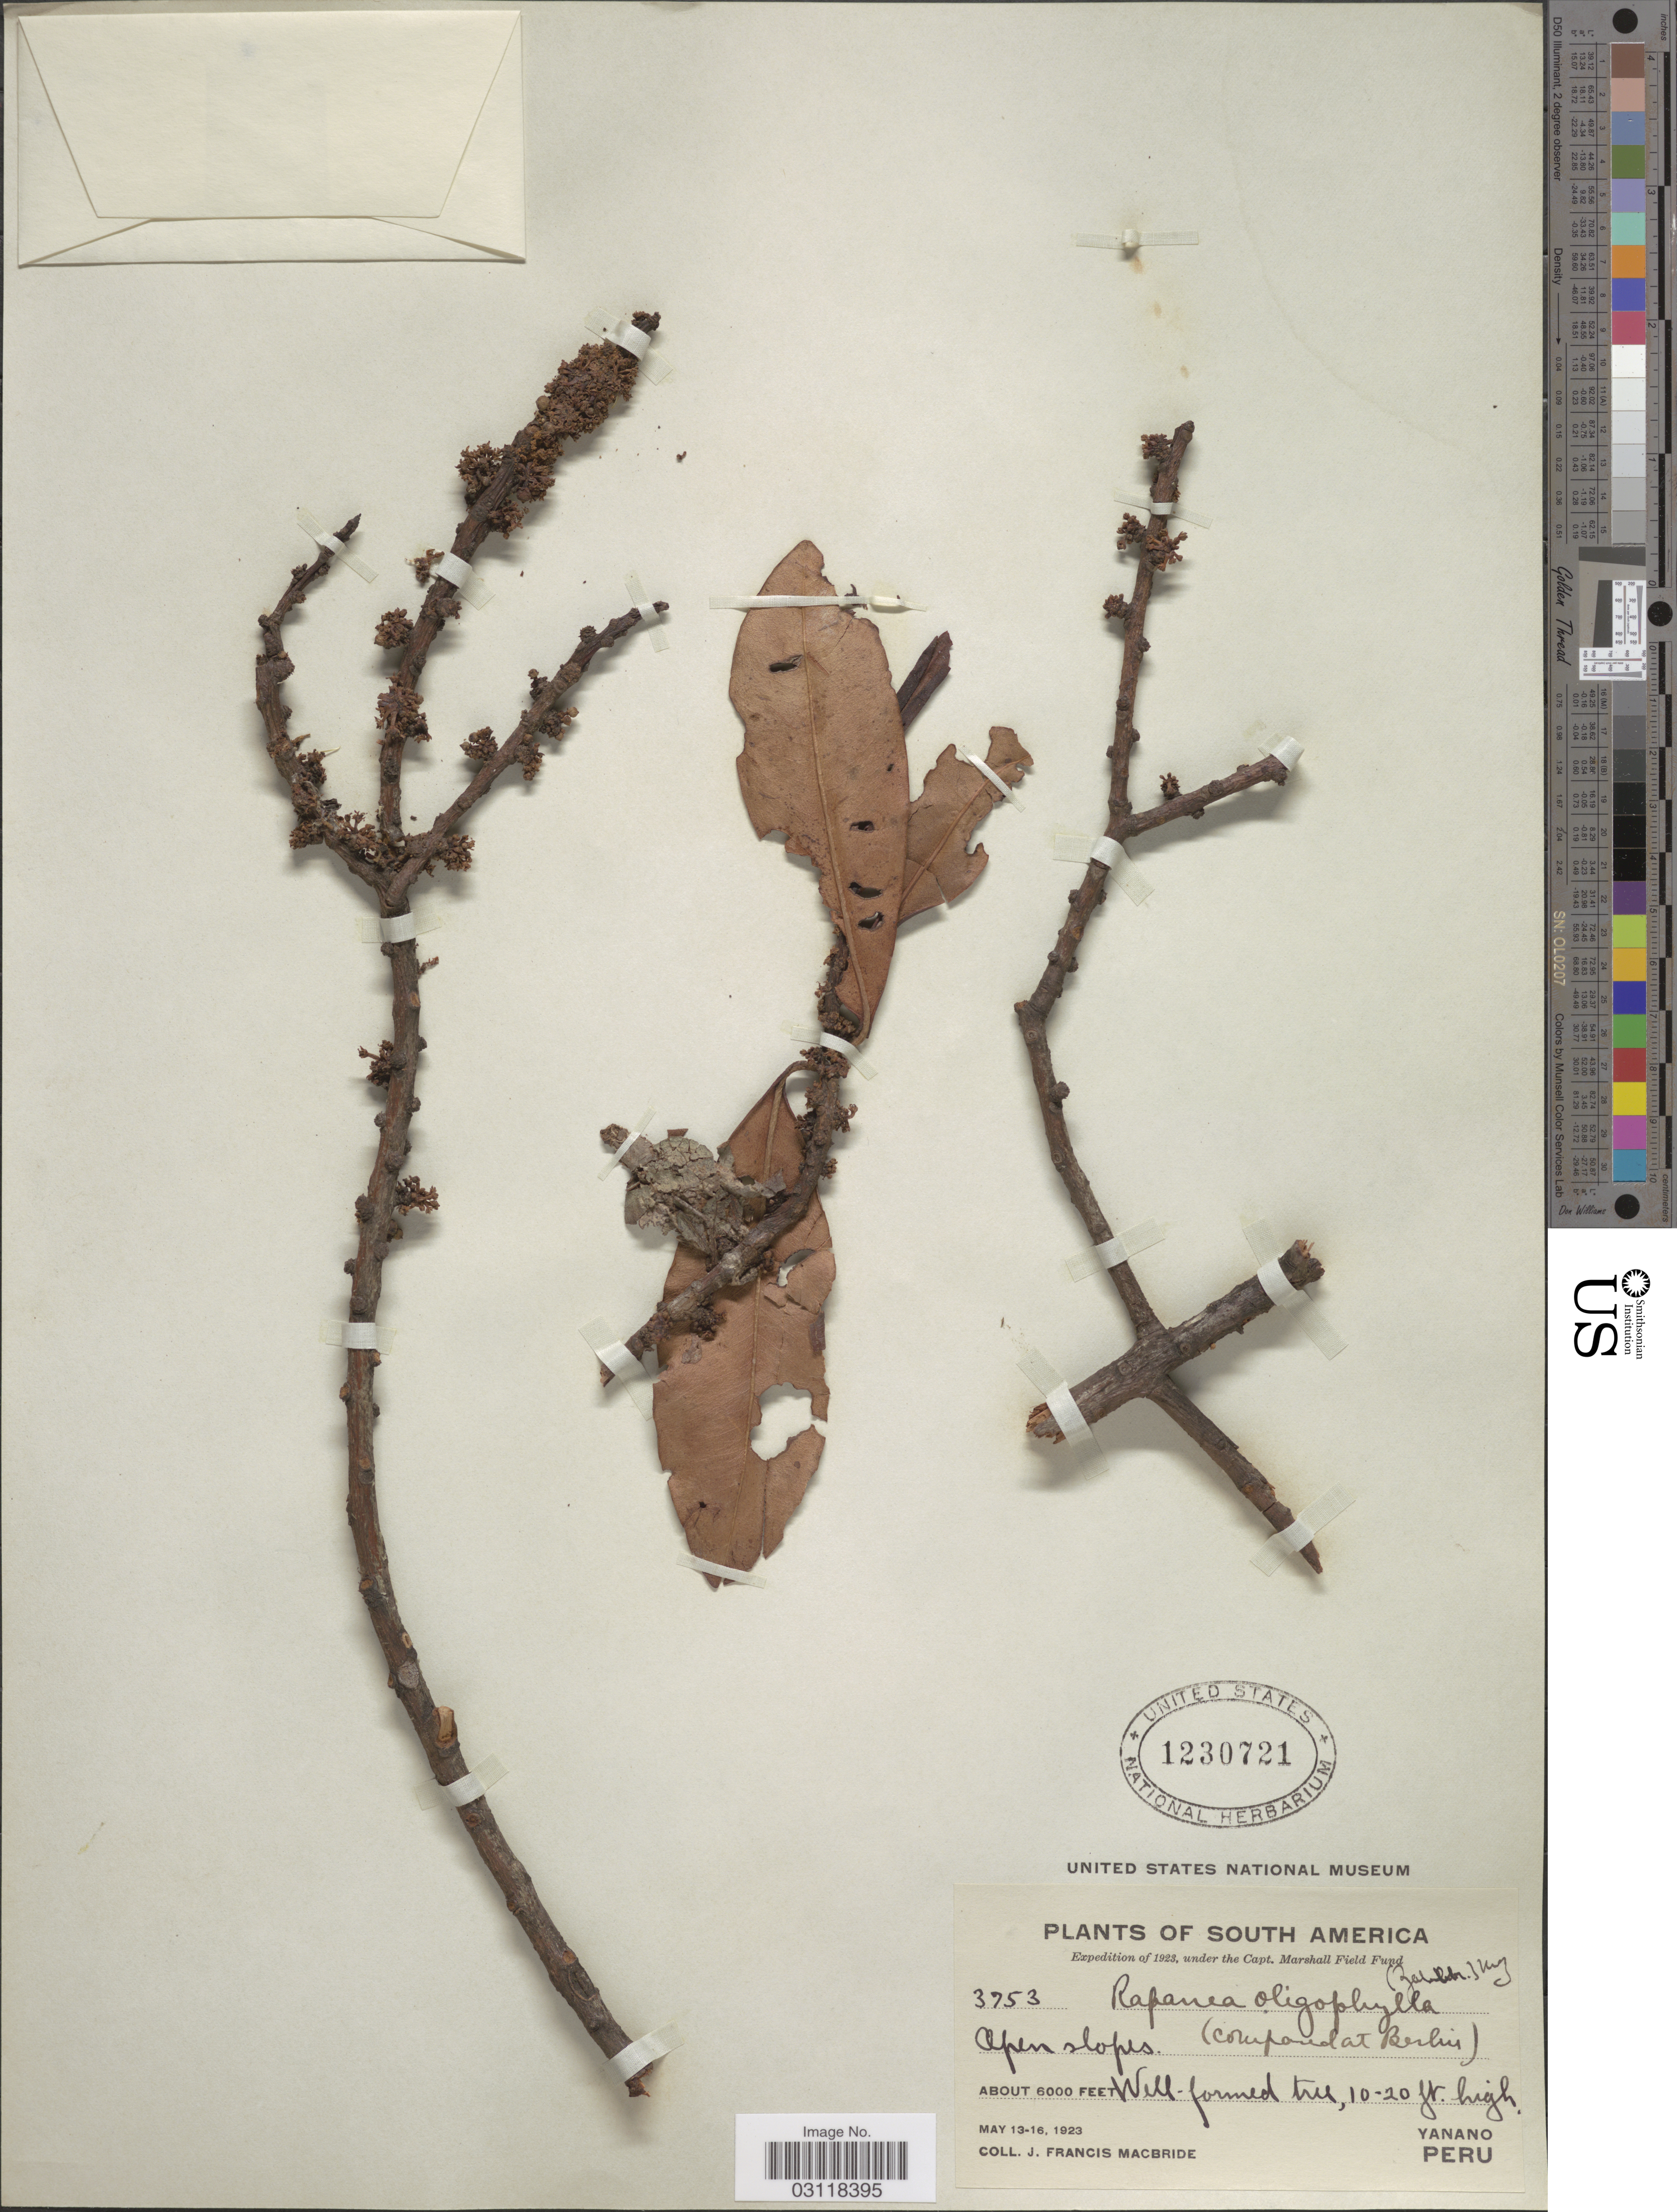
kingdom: Plantae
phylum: Tracheophyta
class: Magnoliopsida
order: Ericales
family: Primulaceae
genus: Rapanea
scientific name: Rapanea oligophylla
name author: (Zahlbr.) Mez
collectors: J. F. Macbride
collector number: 3753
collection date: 1923-05-13/1923-05-16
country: Peru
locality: Yanano.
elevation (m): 1829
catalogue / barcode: US 1230721